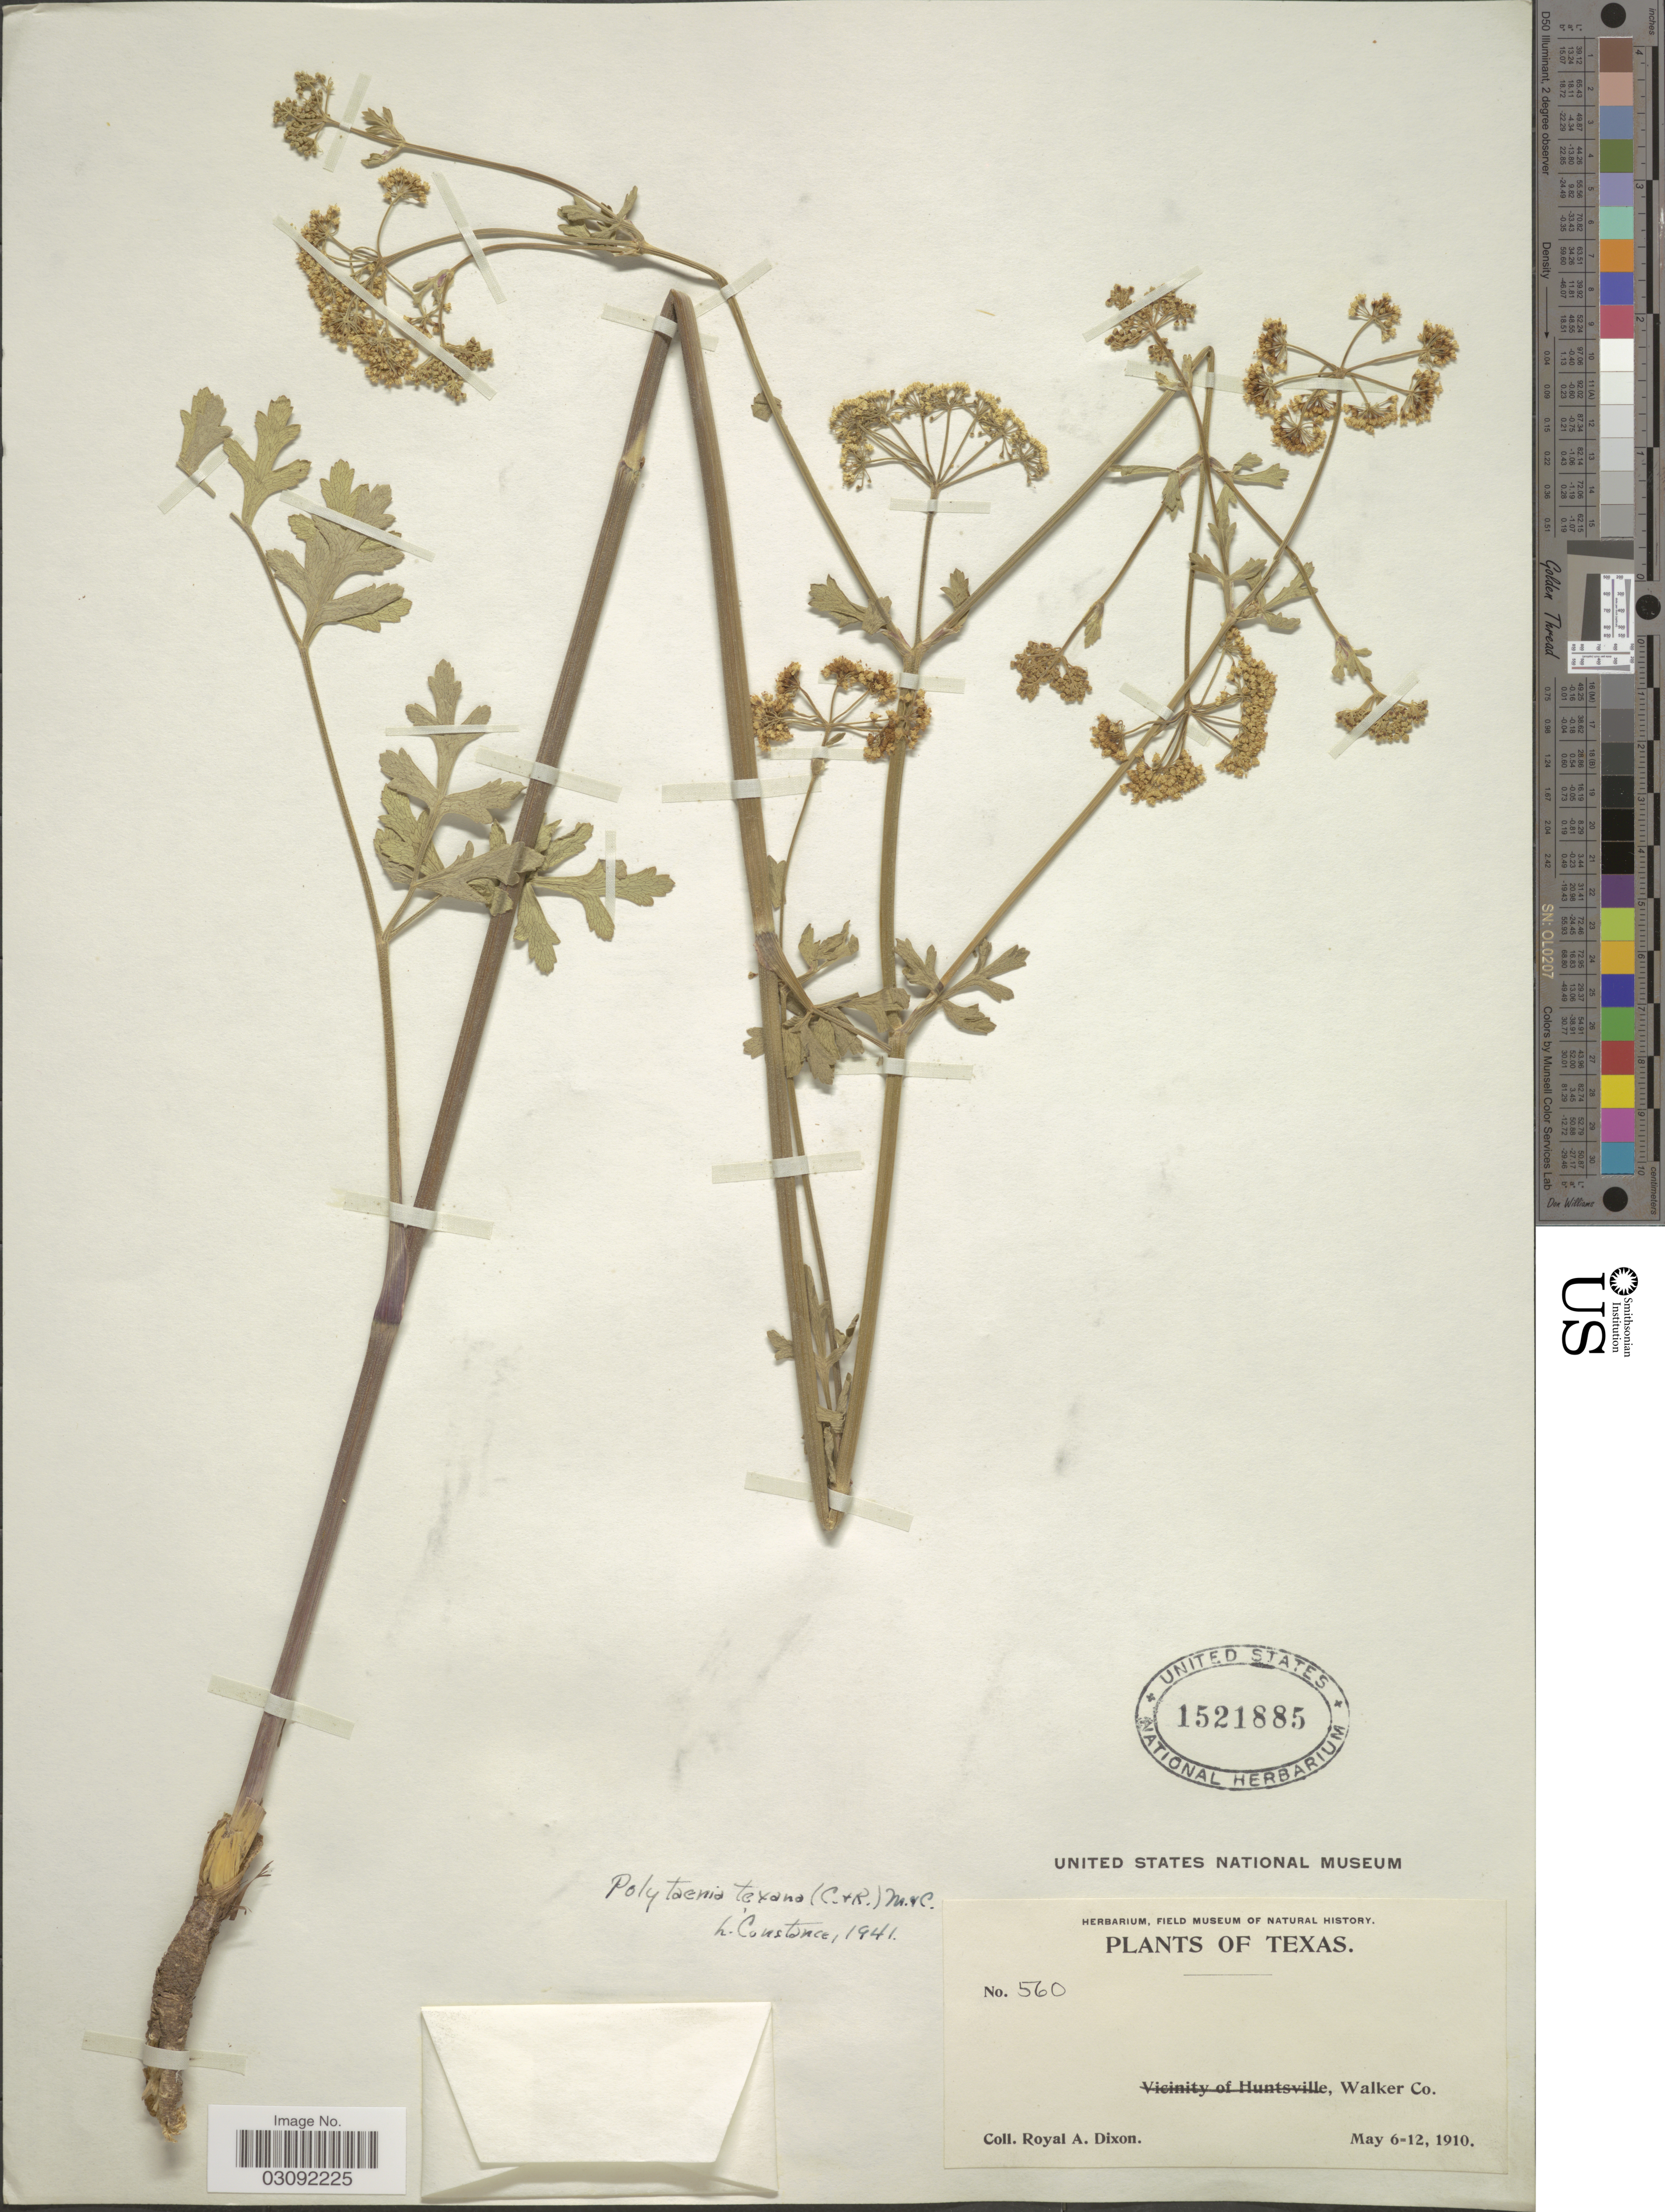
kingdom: Plantae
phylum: Tracheophyta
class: Magnoliopsida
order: Apiales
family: Apiaceae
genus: Polytaenia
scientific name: Polytaenia texana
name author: (J.M. Coult. & Rose) Mathias & Constance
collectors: R. A. Dixon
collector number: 560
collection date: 1910-05-06/1910-05-12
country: United States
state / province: Texas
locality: Walker Co.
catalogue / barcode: US 1521885